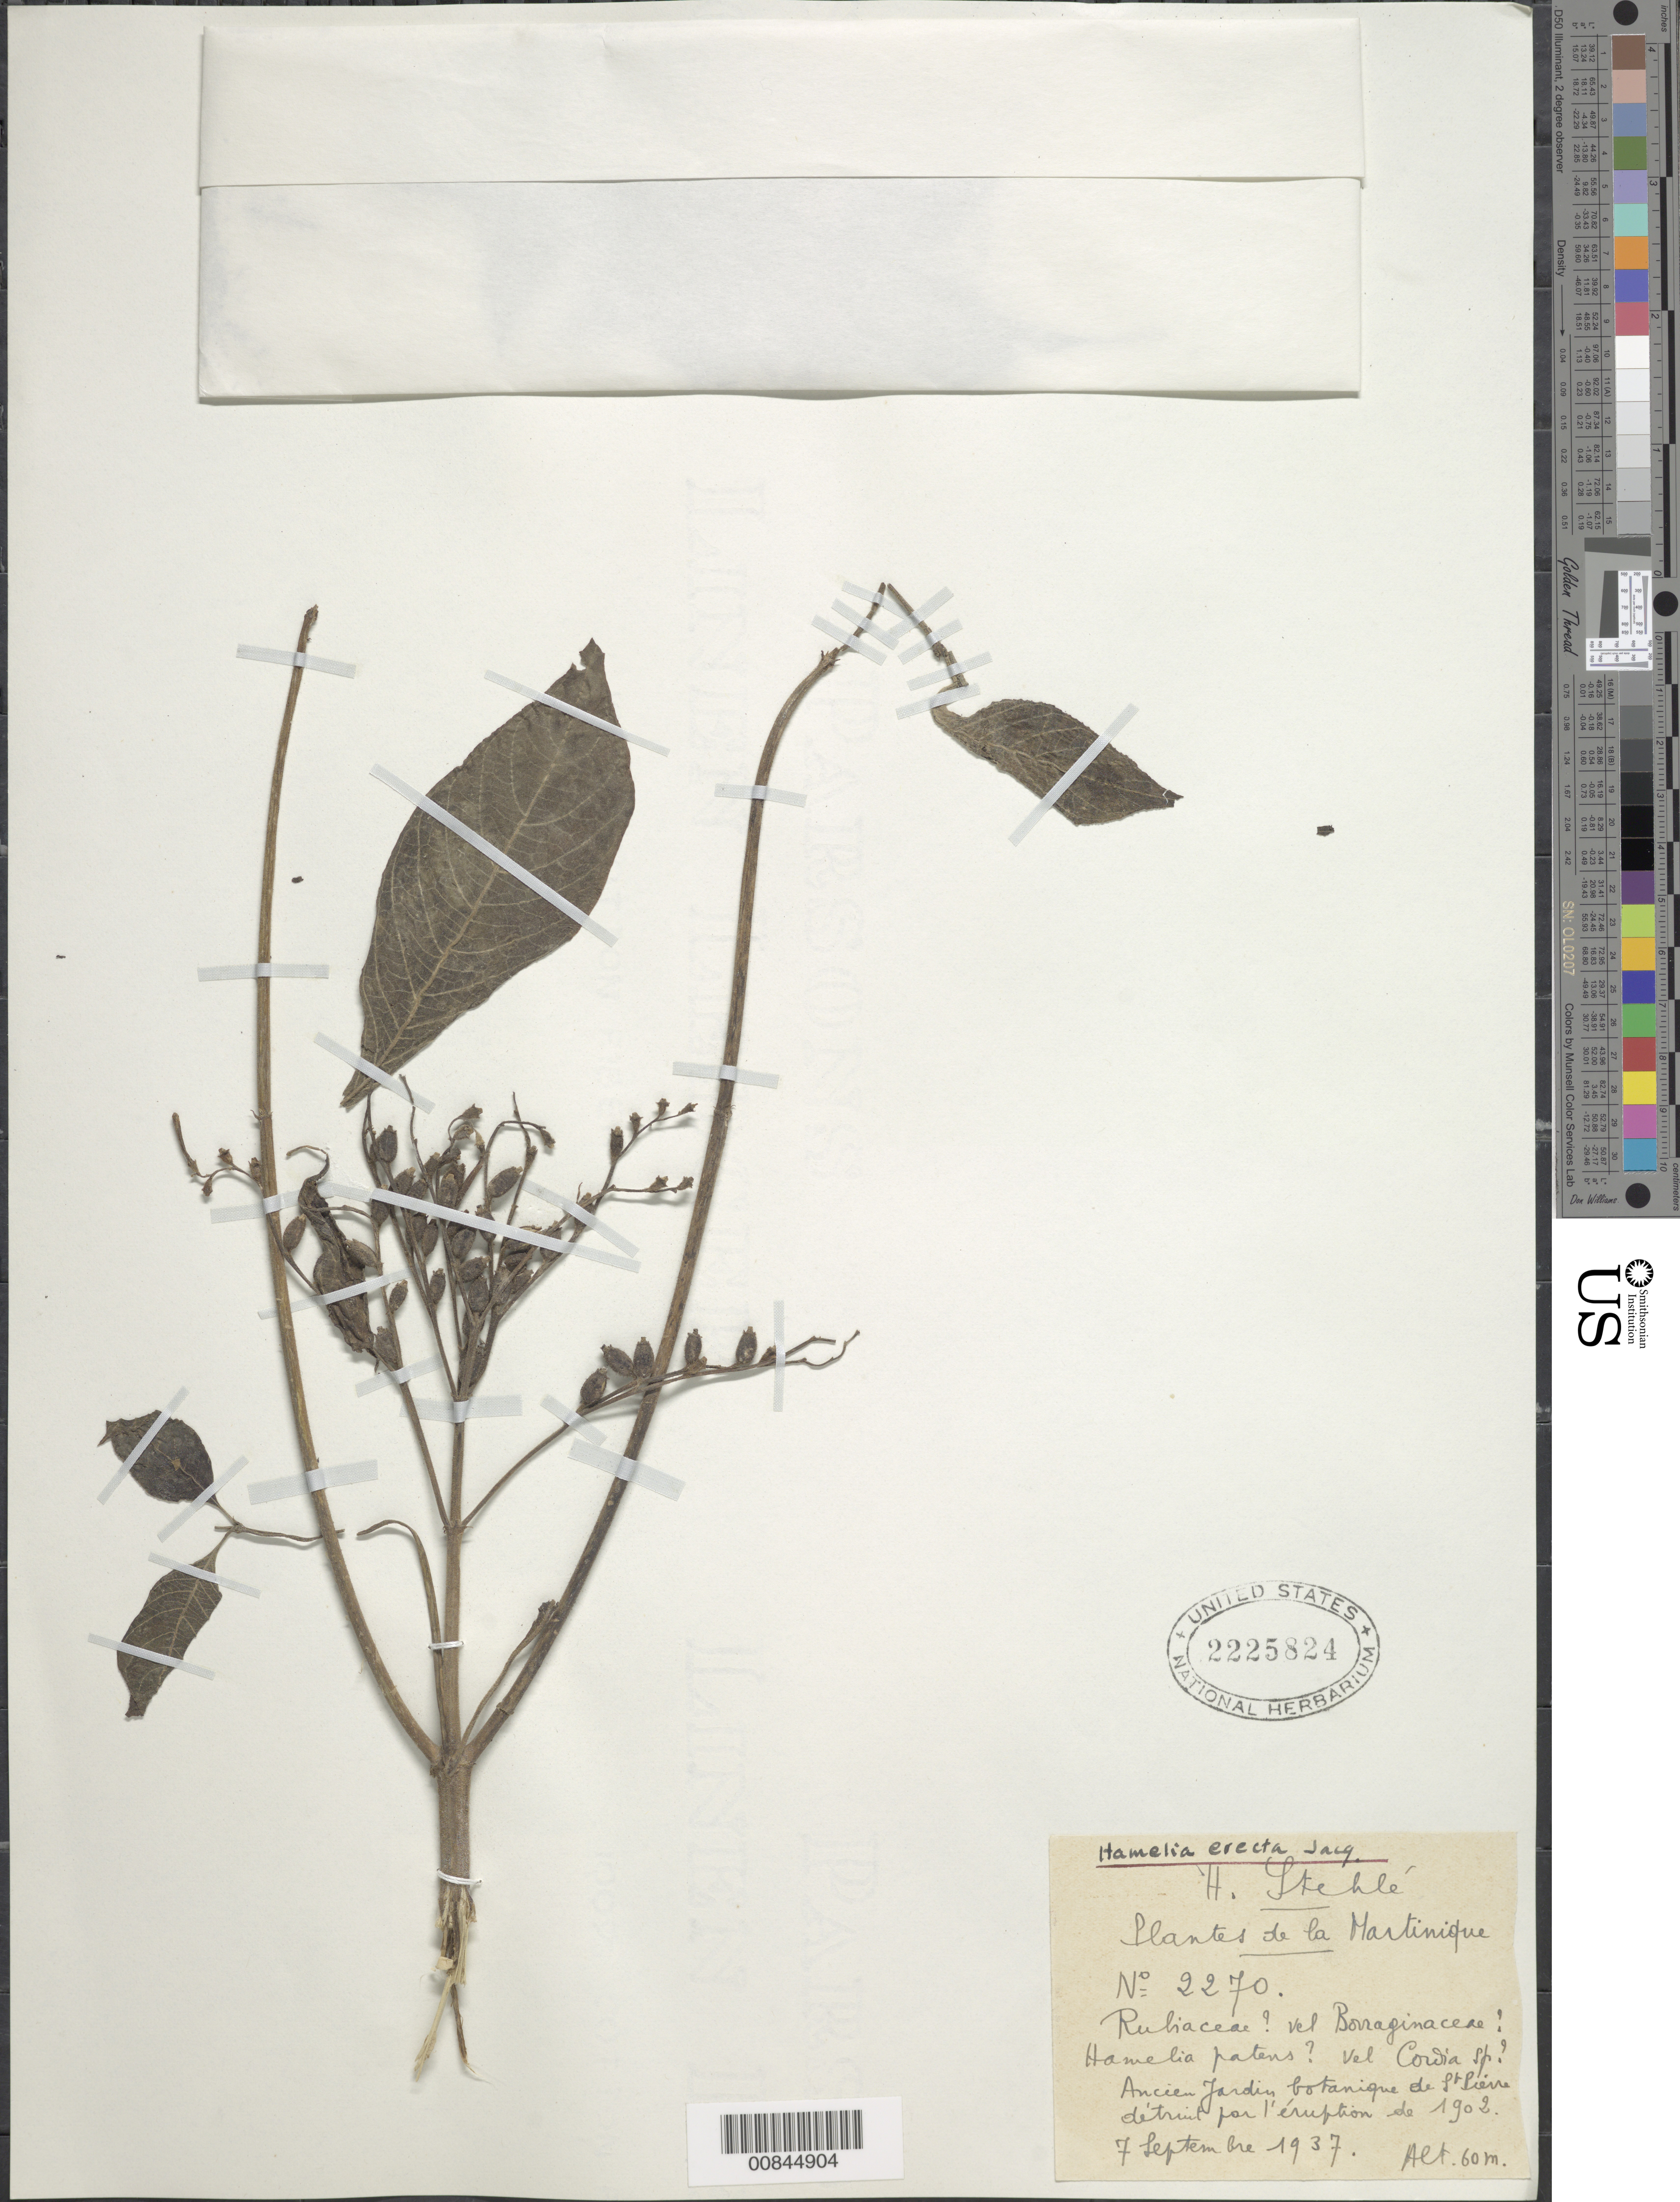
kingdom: Plantae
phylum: Tracheophyta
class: Magnoliopsida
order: Gentianales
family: Rubiaceae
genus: Hamelia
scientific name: Hamelia patens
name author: Jacq.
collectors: H. Stehlé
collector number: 2270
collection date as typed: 07 Sep 1937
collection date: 1937-09-07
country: Martinique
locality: Ancien Jardin botanique de St. Pierre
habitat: Old botanic garden, destroyed by the eruption of 1902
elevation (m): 60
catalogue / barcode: US 2225824